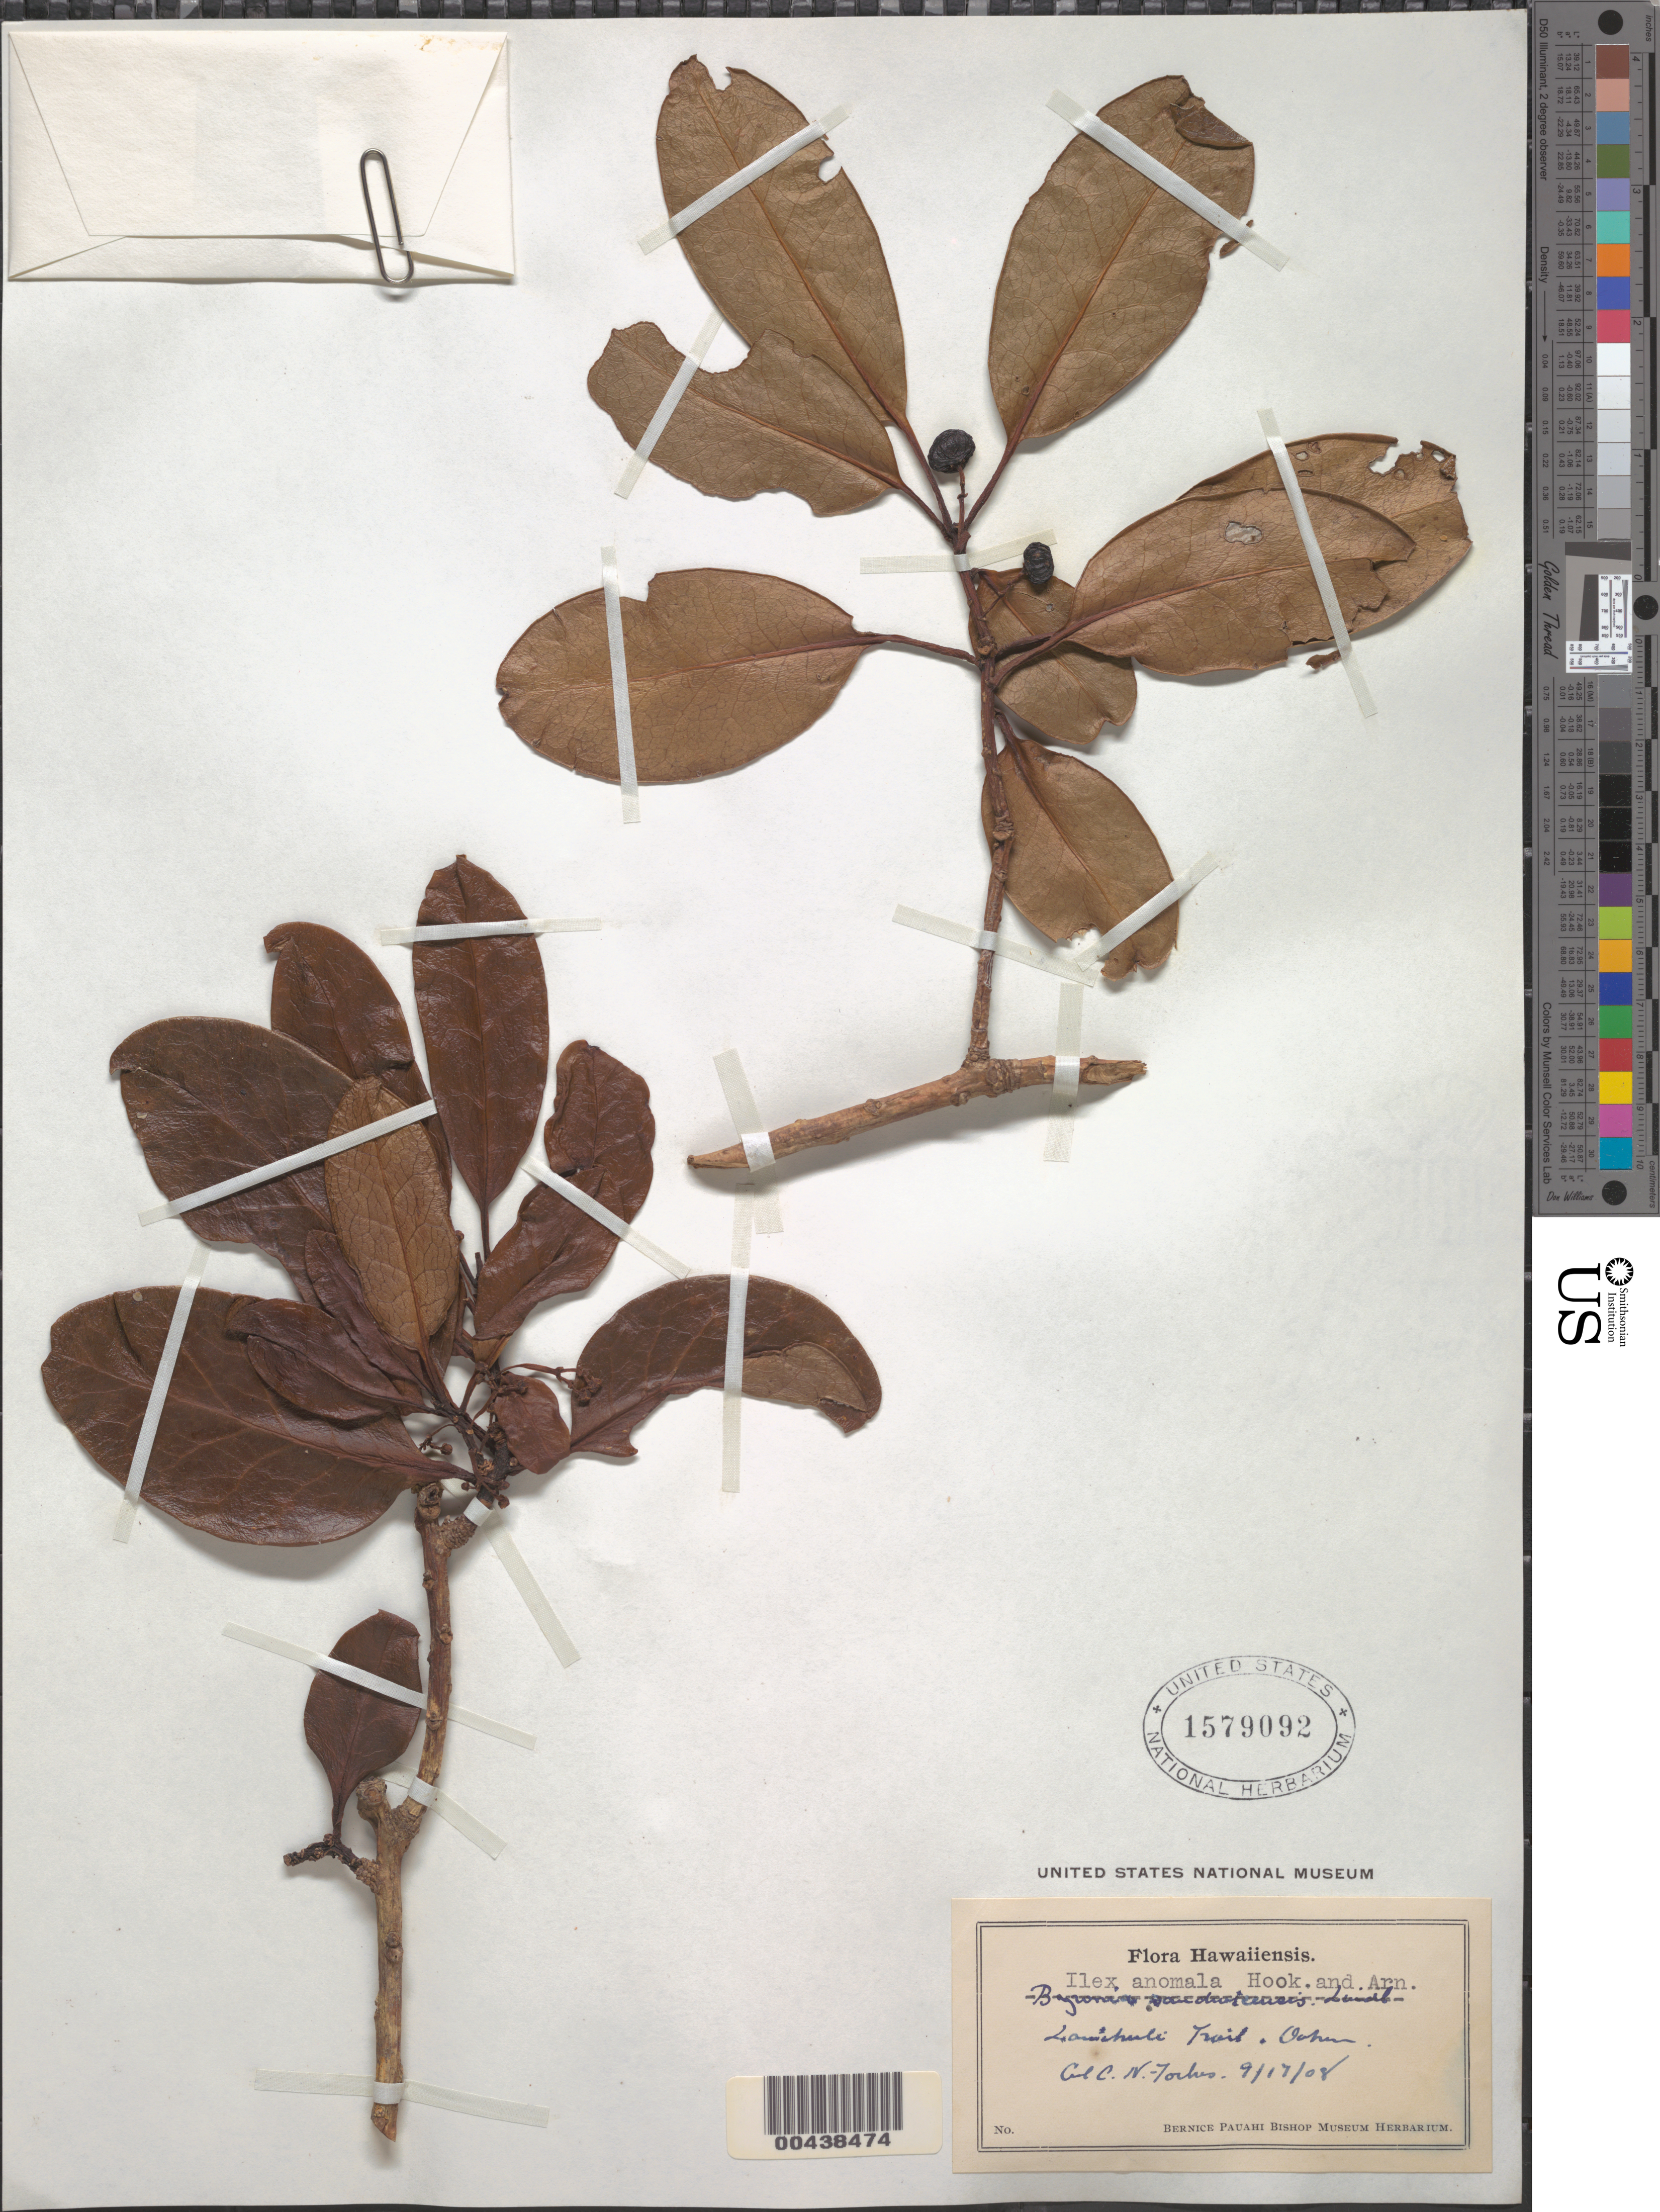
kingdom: Plantae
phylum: Tracheophyta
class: Magnoliopsida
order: Aquifoliales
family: Aquifoliaceae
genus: Ilex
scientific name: Ilex anomala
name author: Hook. & Arn.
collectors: C. N. Forbes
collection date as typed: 17 Sep 1908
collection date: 1908-09-17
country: United States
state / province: Hawaii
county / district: Honolulu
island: Oahu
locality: Lanihuli Trail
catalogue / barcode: US 1579092